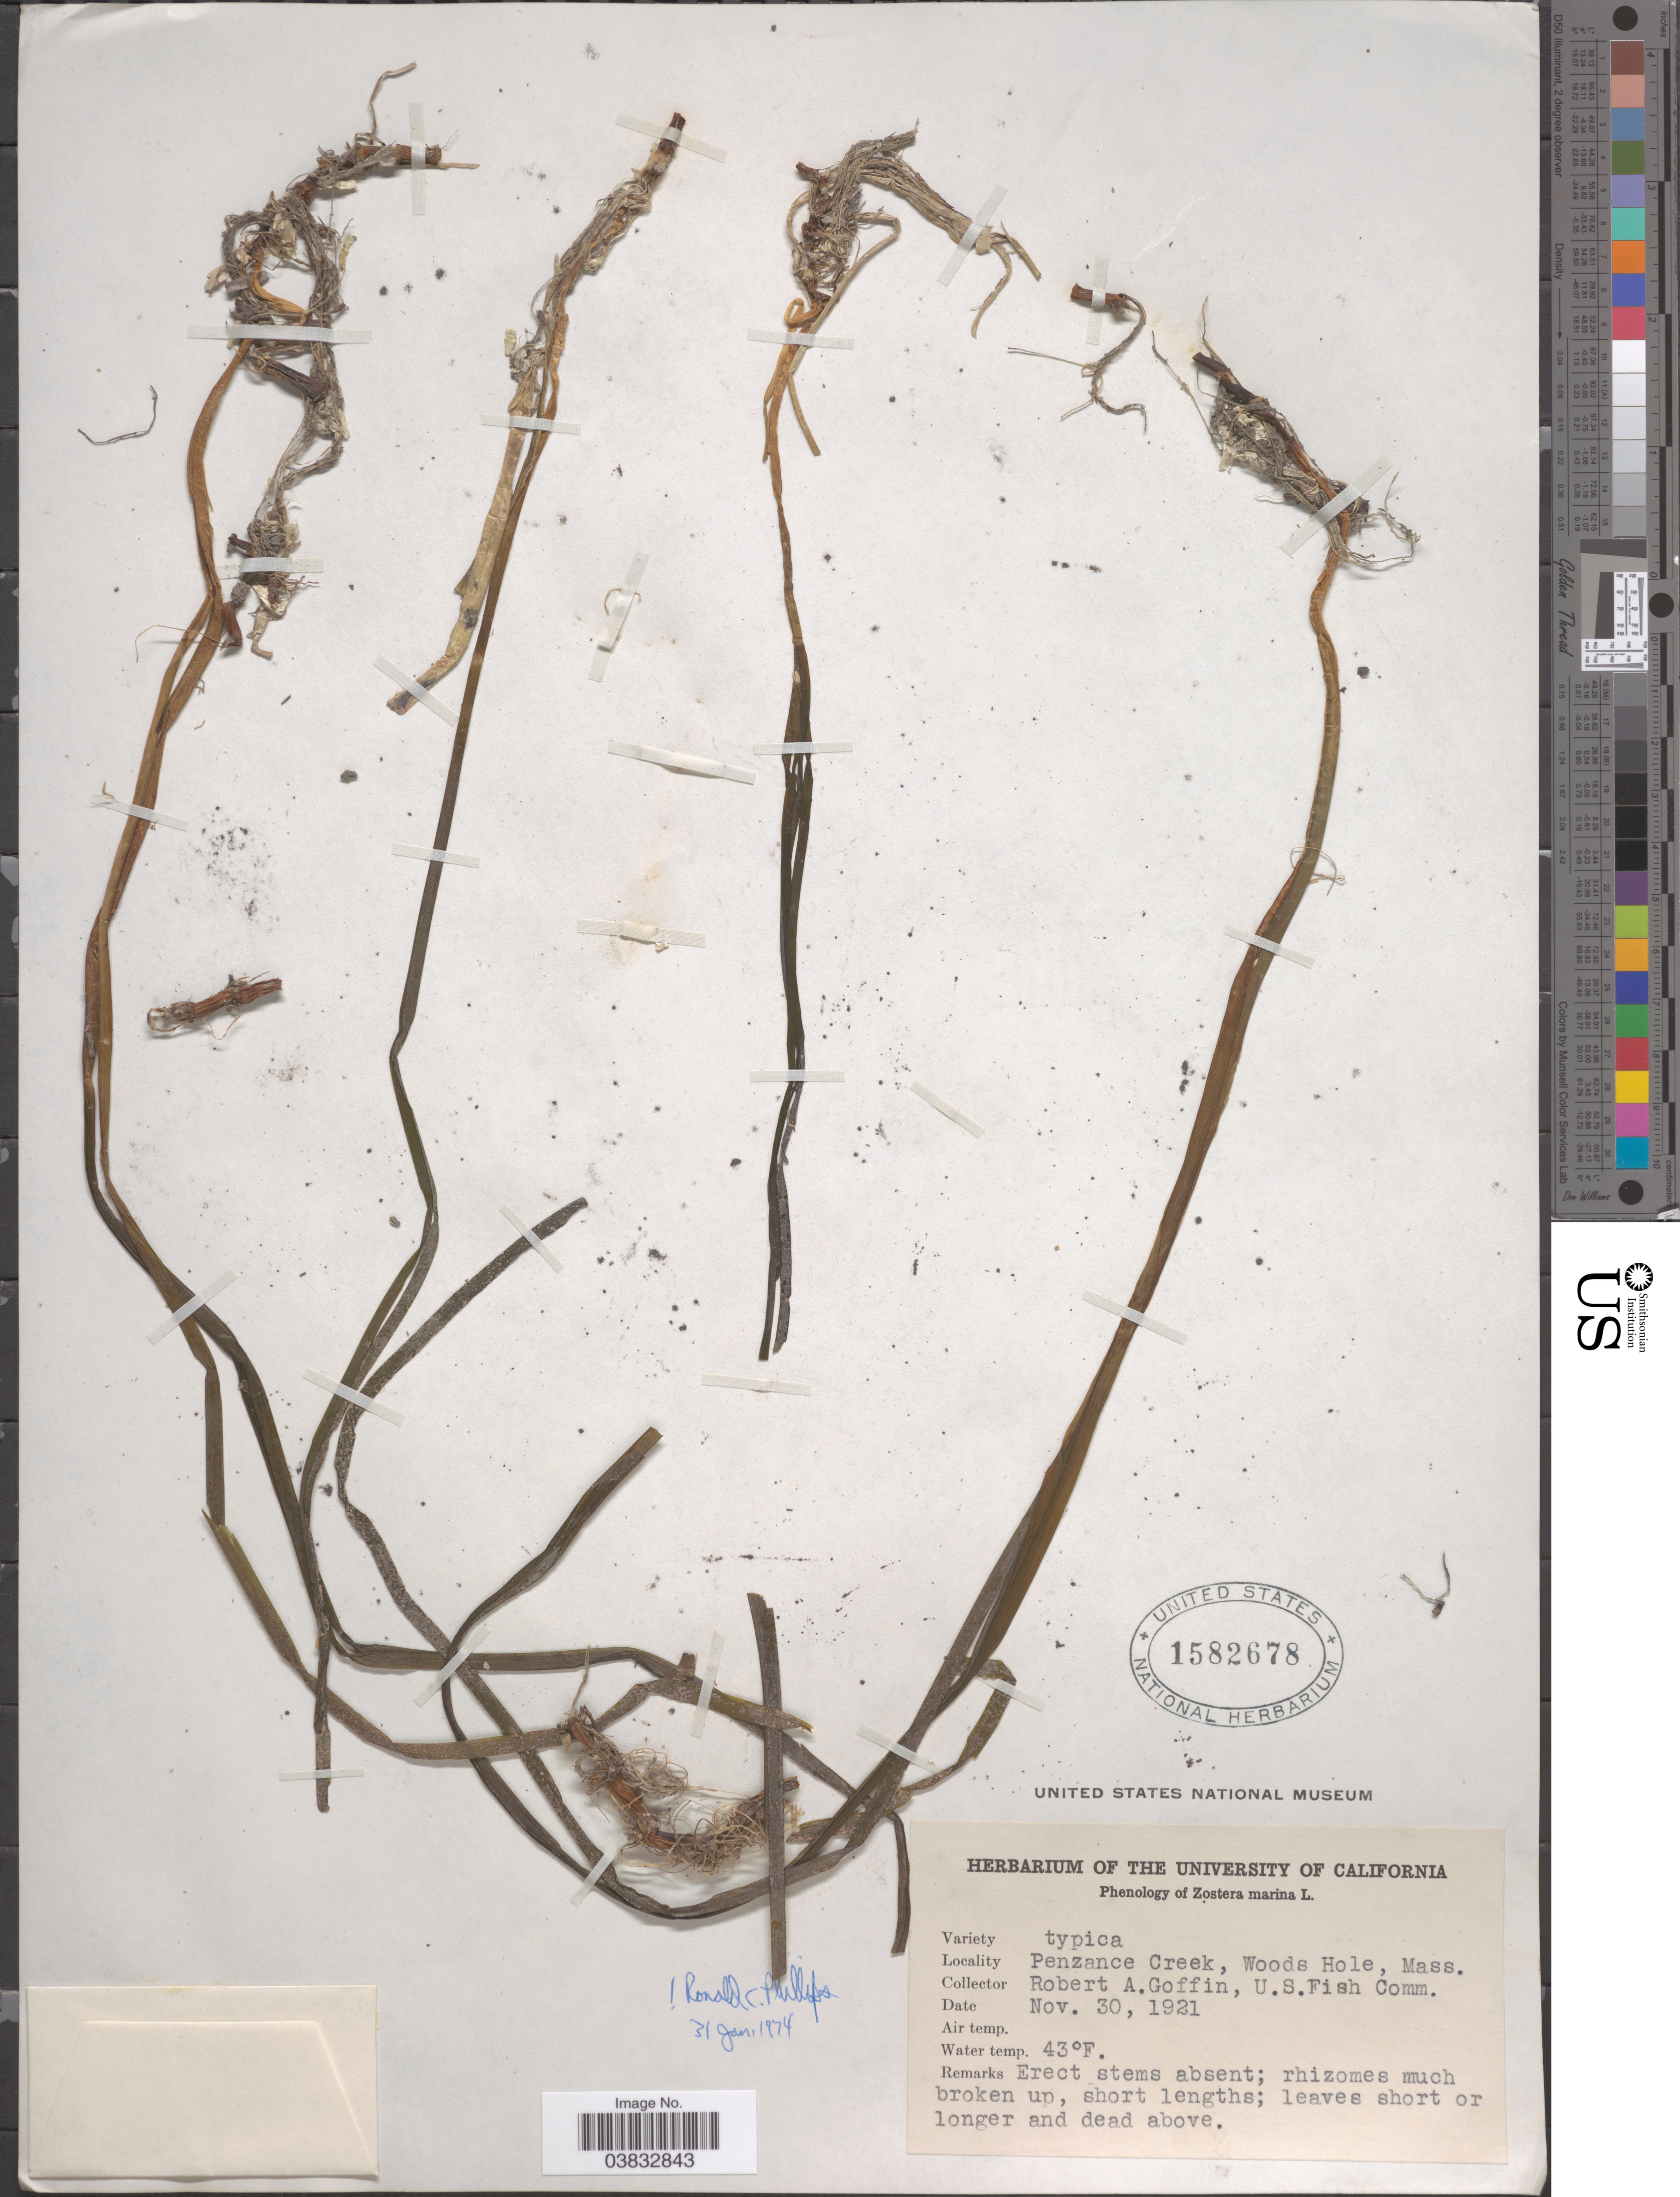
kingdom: Plantae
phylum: Tracheophyta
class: Liliopsida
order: Alismatales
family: Zosteraceae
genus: Zostera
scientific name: Zostera marina var. typica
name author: L.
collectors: R. Goffin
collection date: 1921-11-30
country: United States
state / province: Massachusetts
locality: Penzance Creek, Woods Hole.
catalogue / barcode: US 1582678